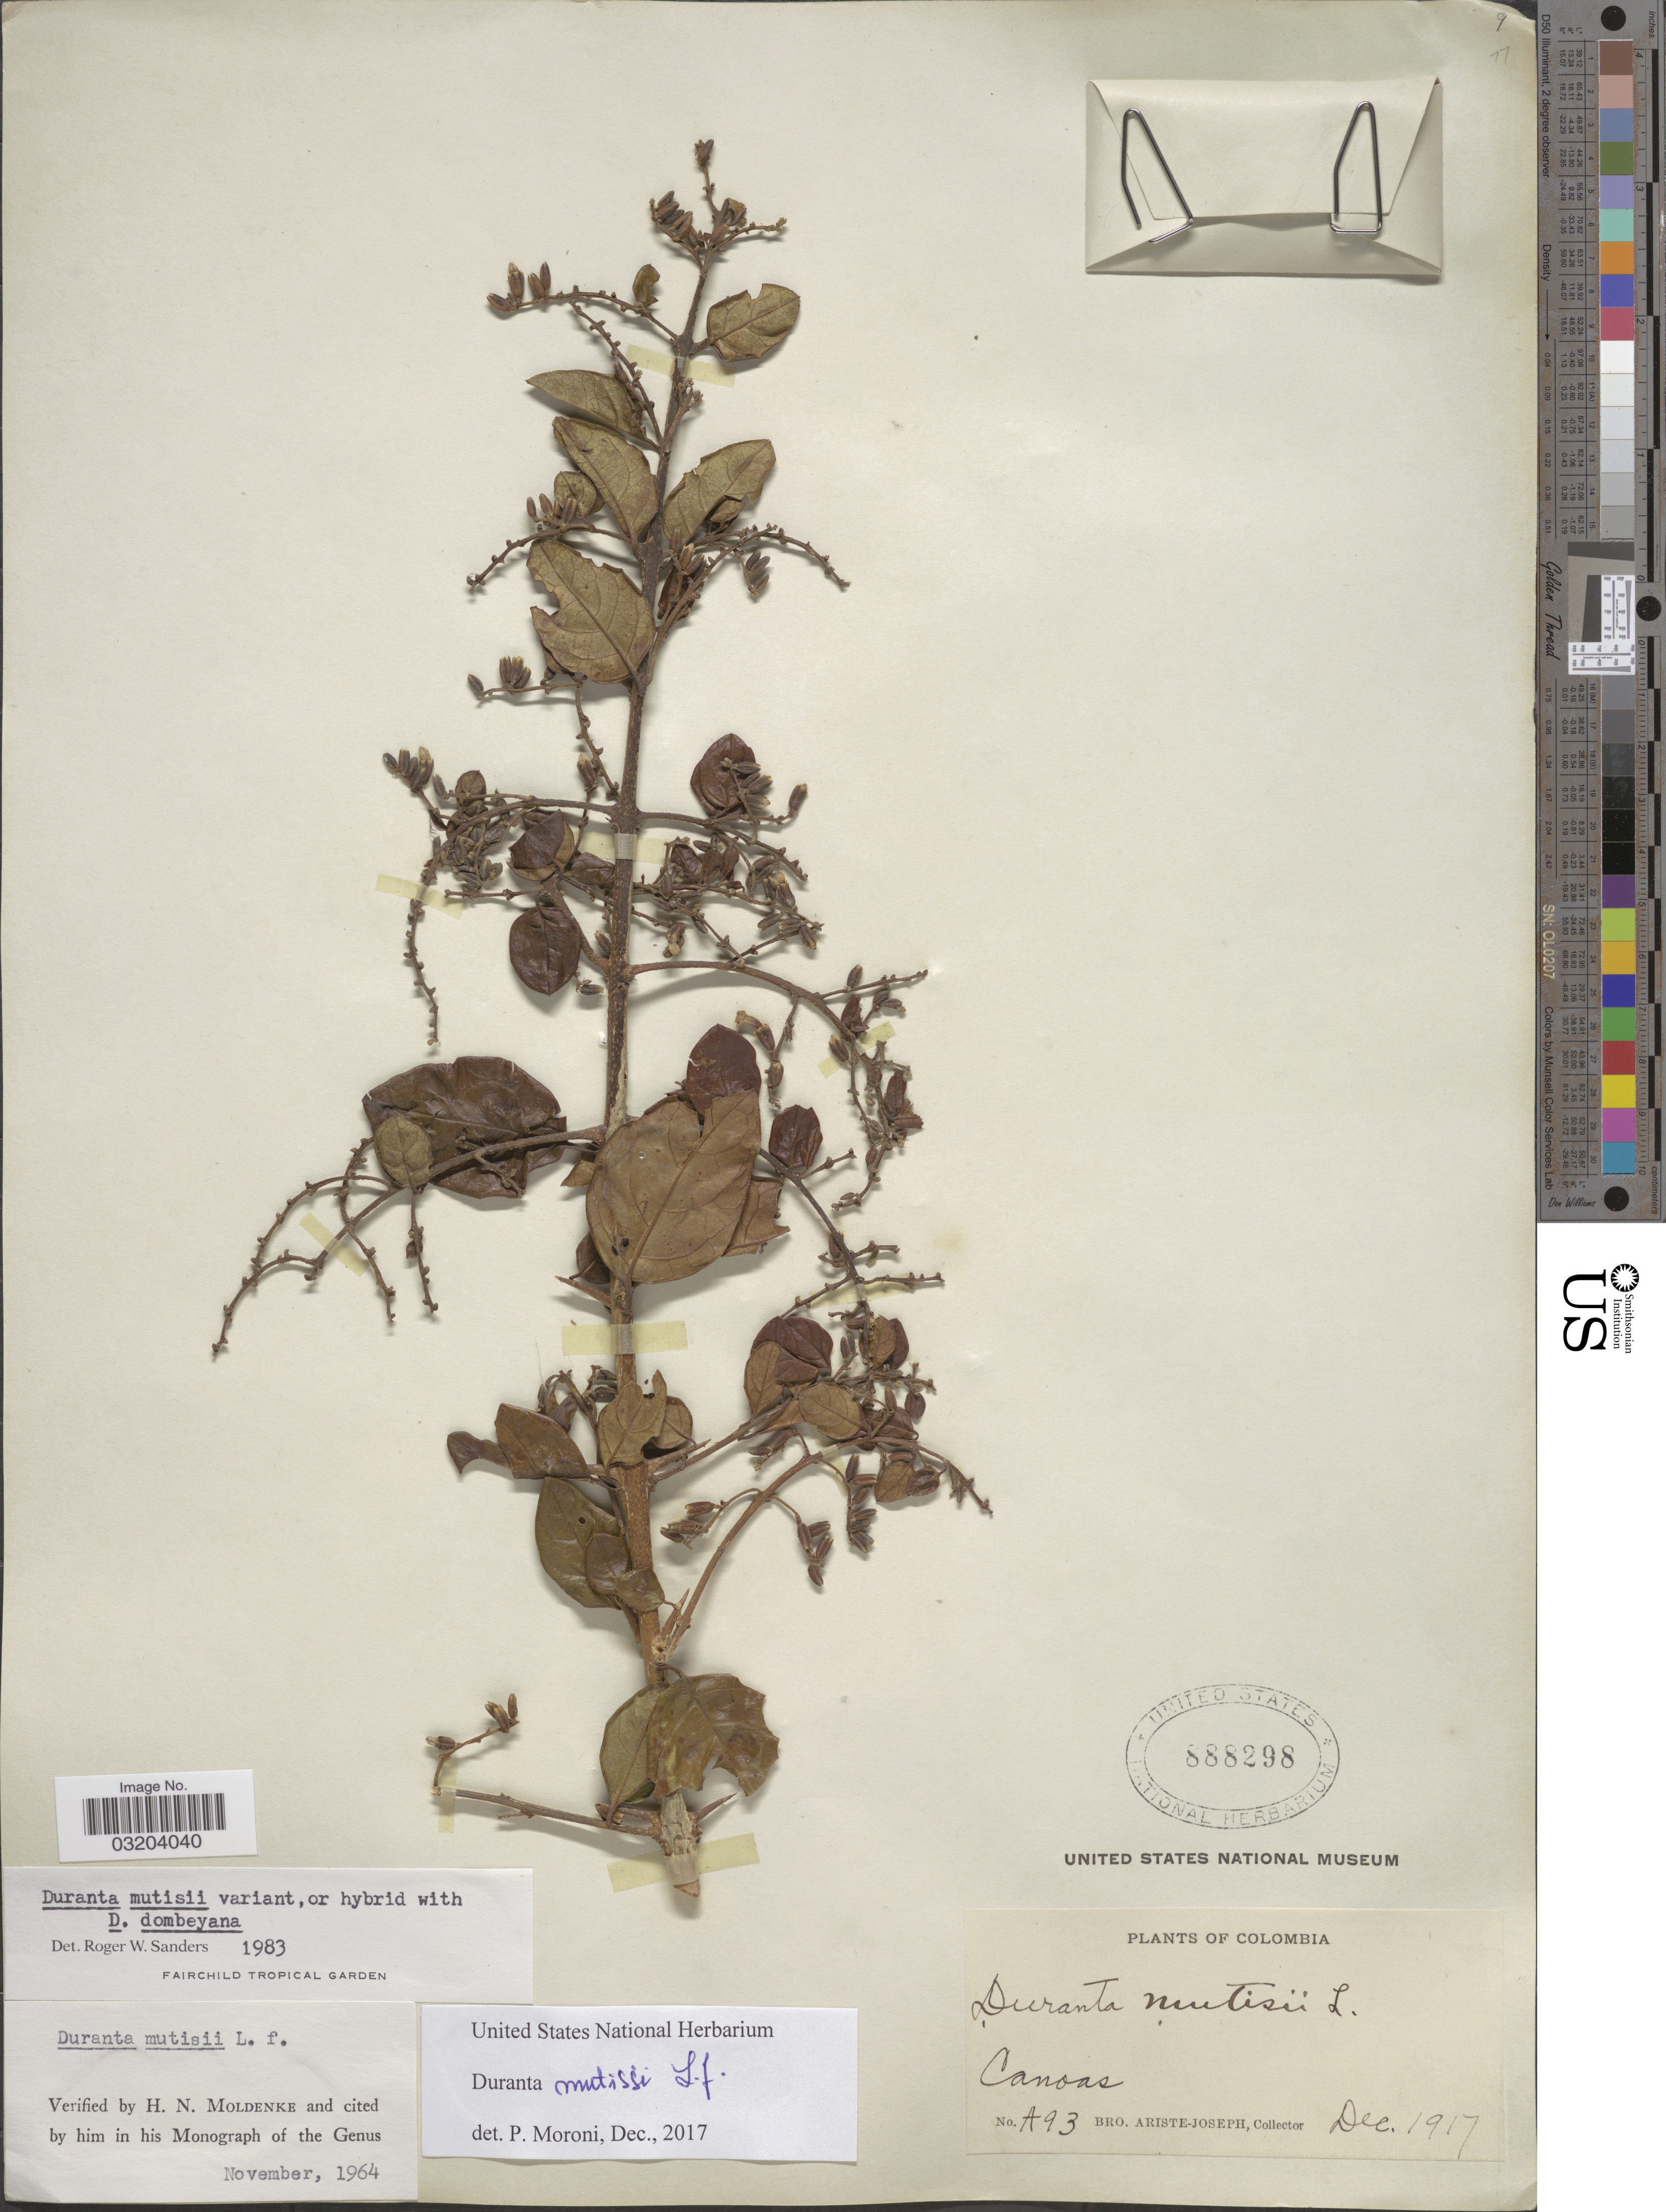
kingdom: Plantae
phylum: Tracheophyta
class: Magnoliopsida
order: Lamiales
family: Verbenaceae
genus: Duranta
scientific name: Duranta mutisii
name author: L. f.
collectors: Bro. Ariste-Joseph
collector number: A93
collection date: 1917-12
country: Colombia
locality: Canoas.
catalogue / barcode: US 888298